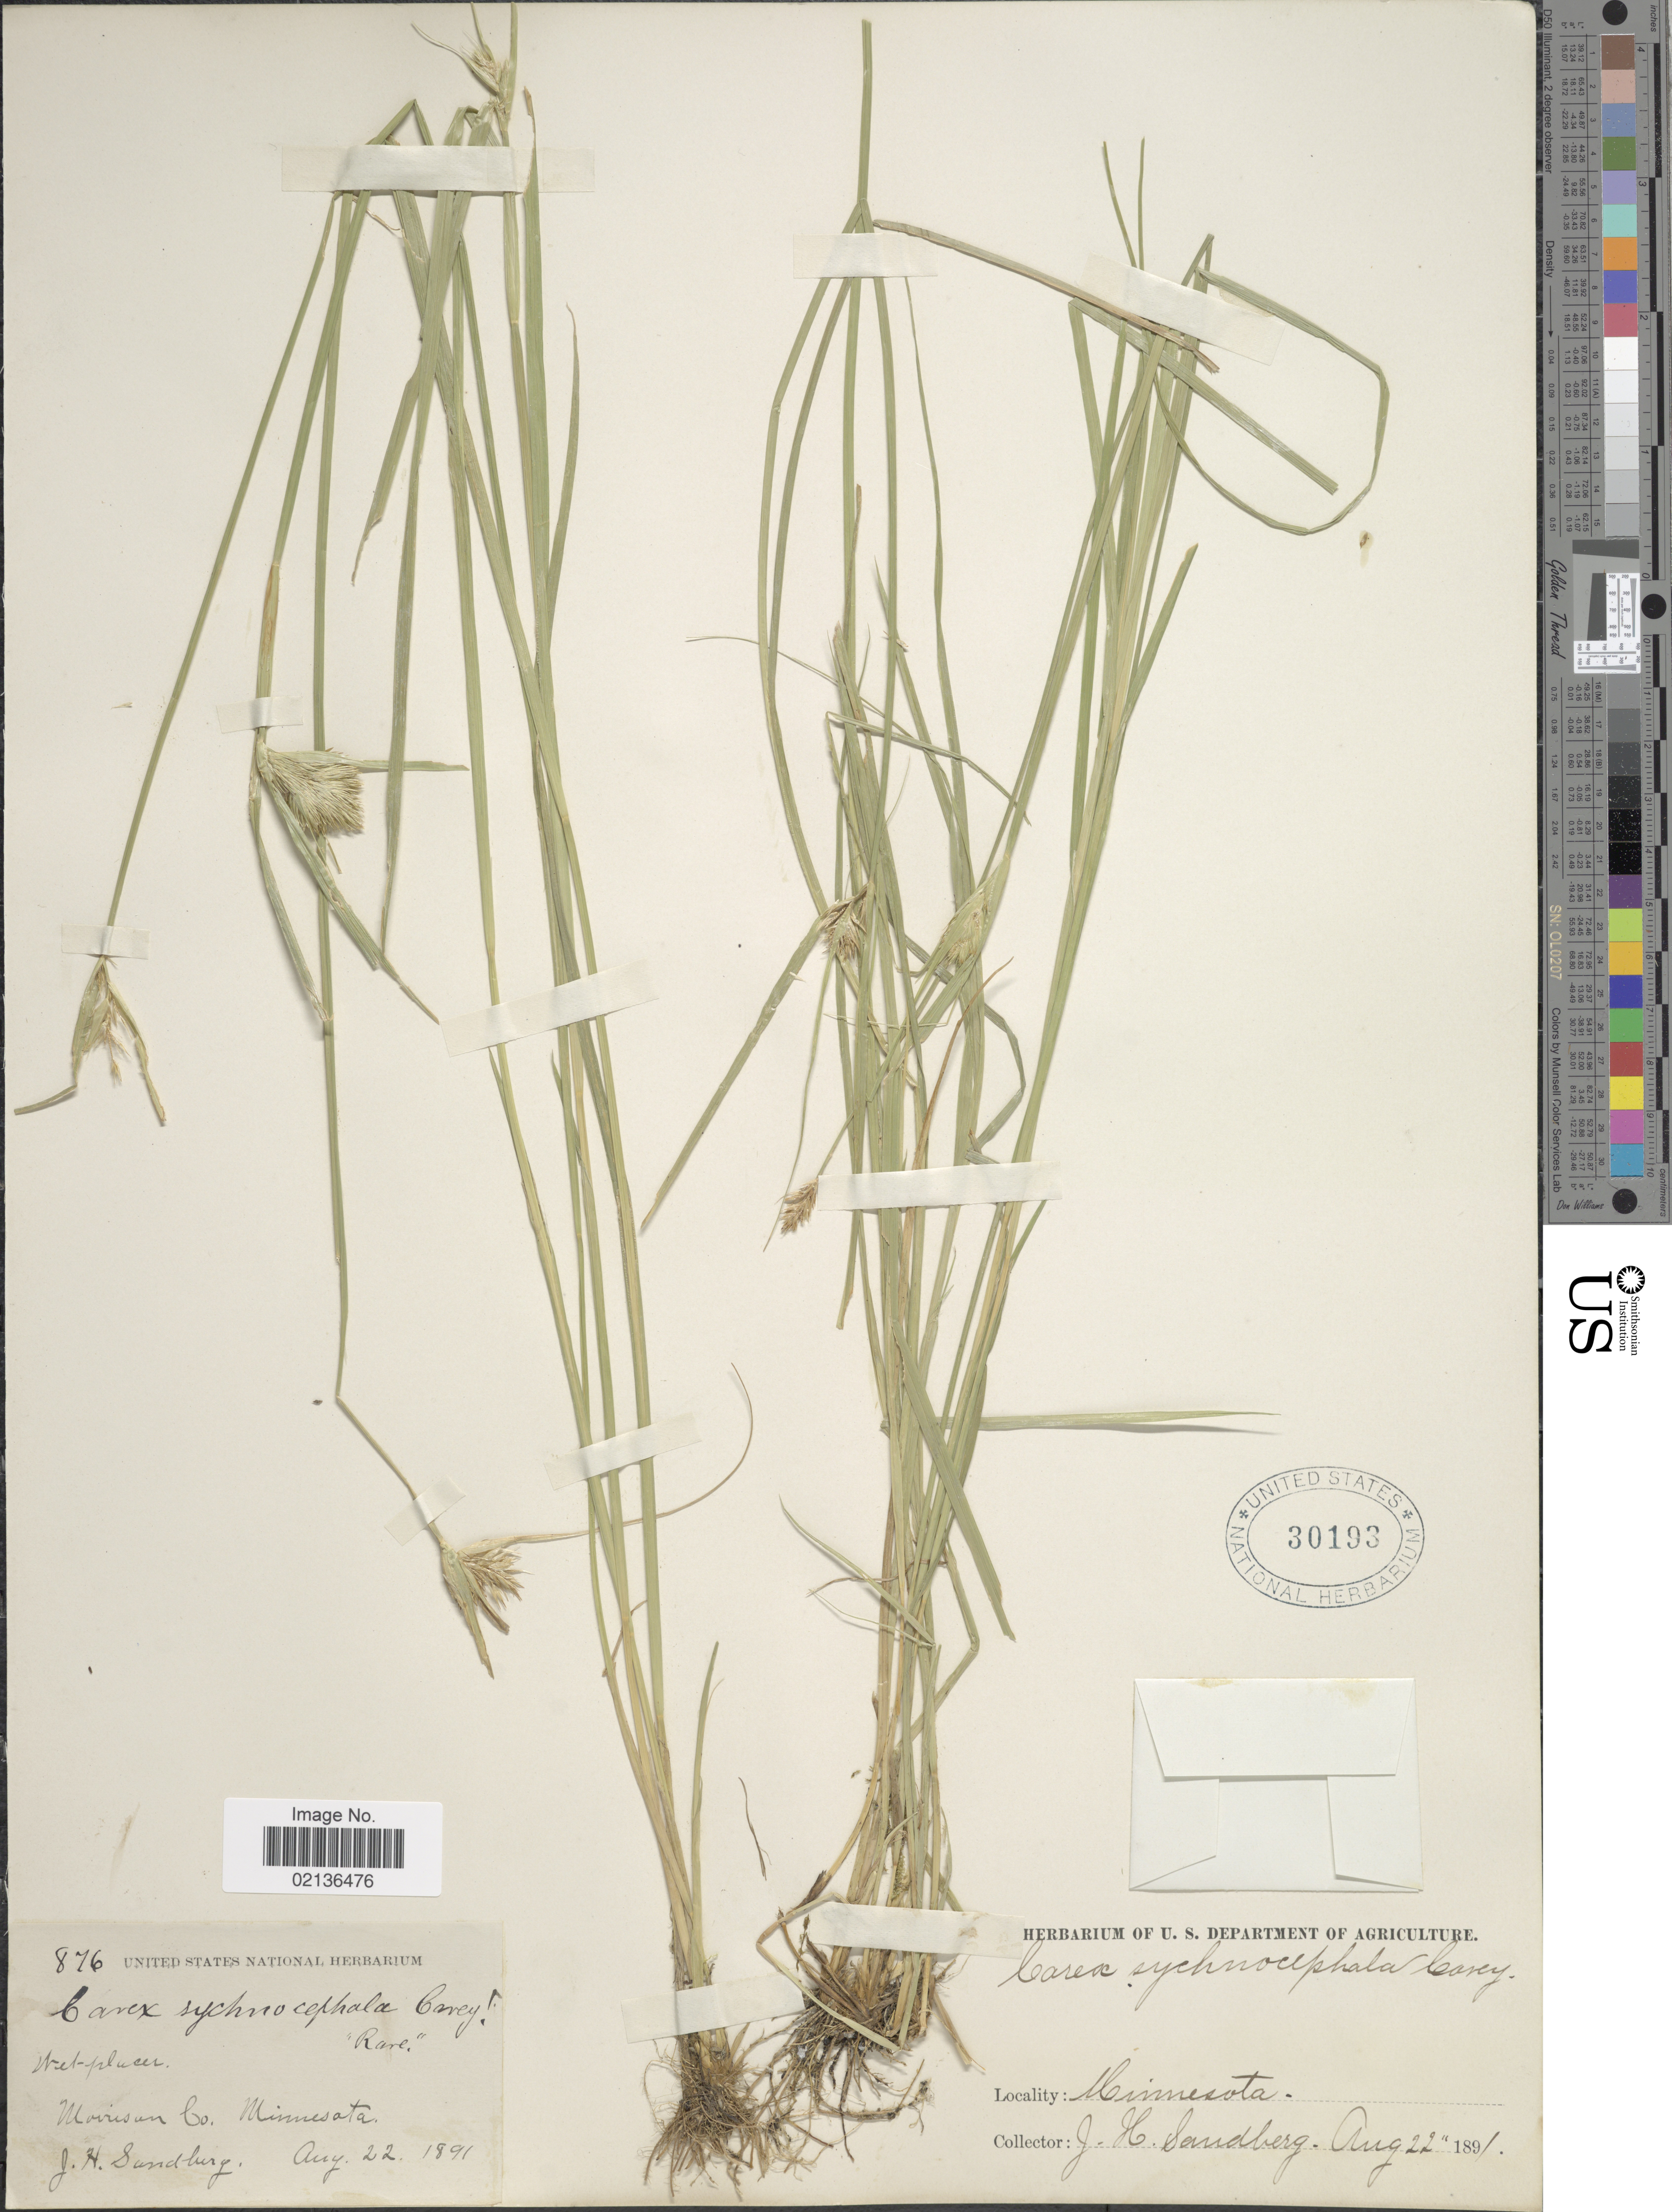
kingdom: Plantae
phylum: Tracheophyta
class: Liliopsida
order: Poales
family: Cyperaceae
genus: Carex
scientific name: Carex sychnocephala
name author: J. Carey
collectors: J. H. Sandberg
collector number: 876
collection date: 1891-08-22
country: United States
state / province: Minnesota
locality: Morrison Co., Minnesota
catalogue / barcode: US 30193